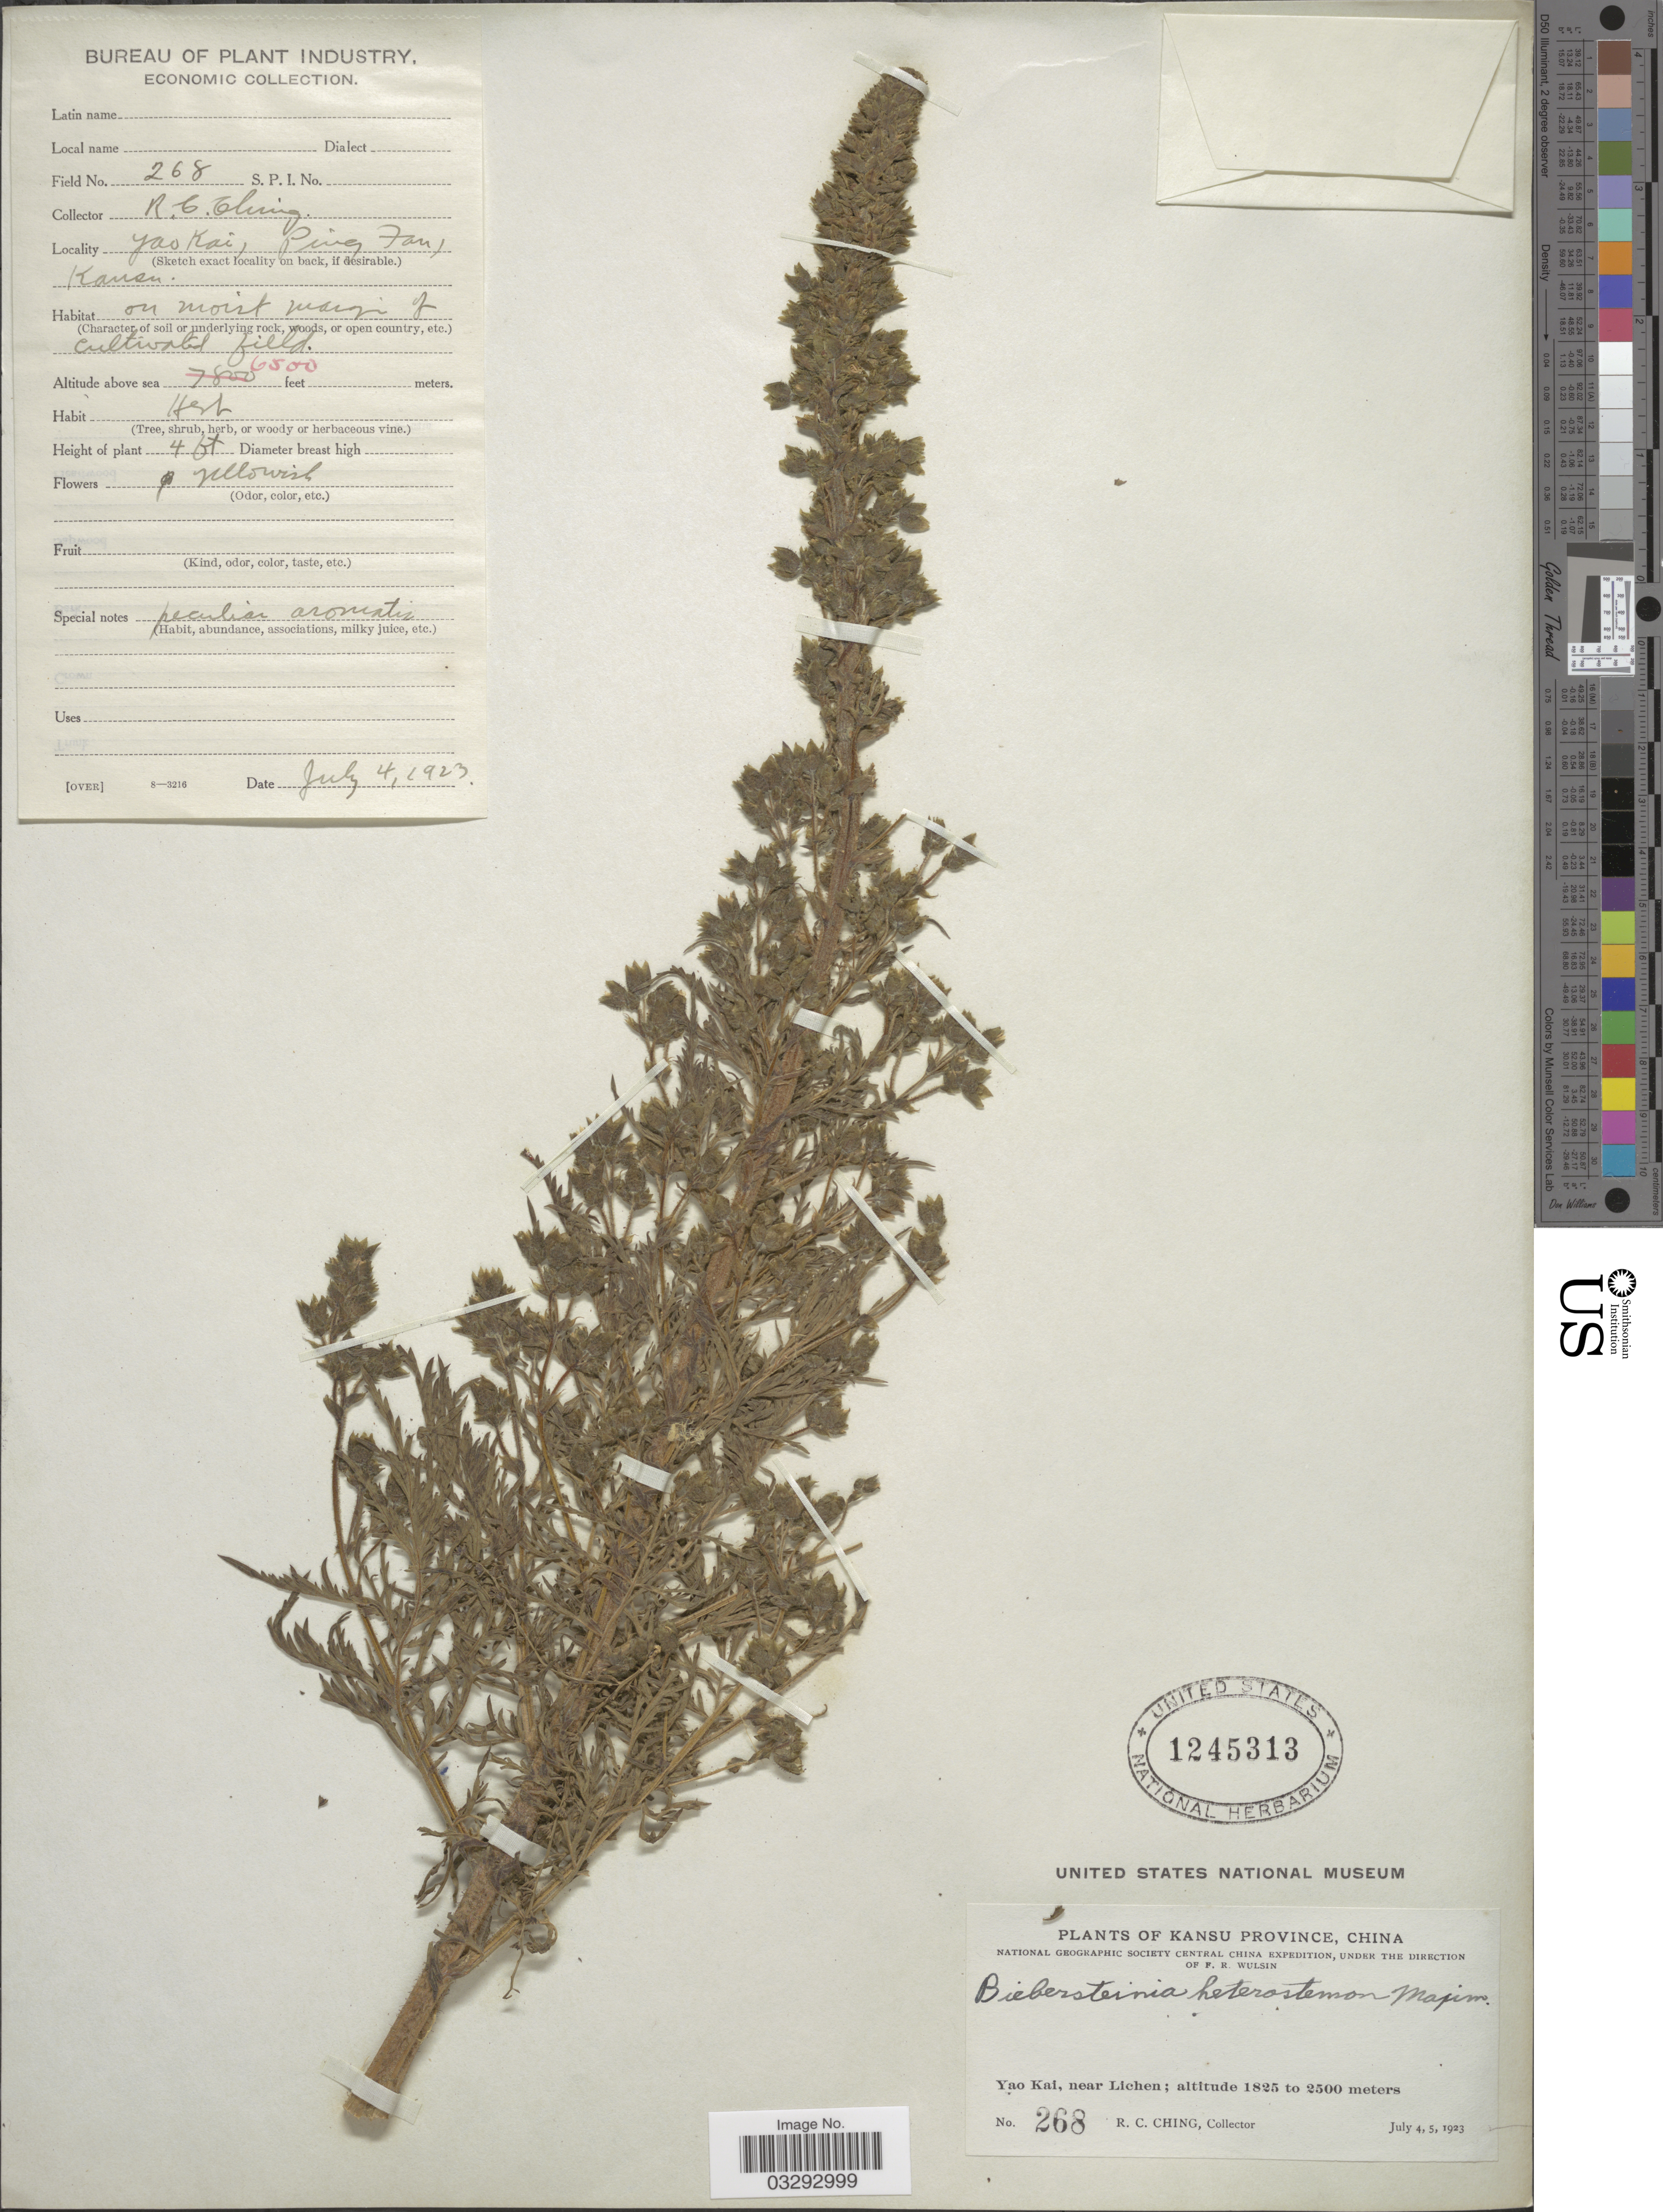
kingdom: Plantae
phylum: Tracheophyta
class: Magnoliopsida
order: Sapindales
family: Biebersteiniaceae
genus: Biebersteinia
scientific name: Biebersteinia heterostemon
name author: Maxim.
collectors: R. C. Ching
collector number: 268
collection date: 1923-07-04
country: China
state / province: Gansu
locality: Kansu Province. Yao Kai, near Lichen. Ping Fan.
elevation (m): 6500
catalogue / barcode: US 1245313